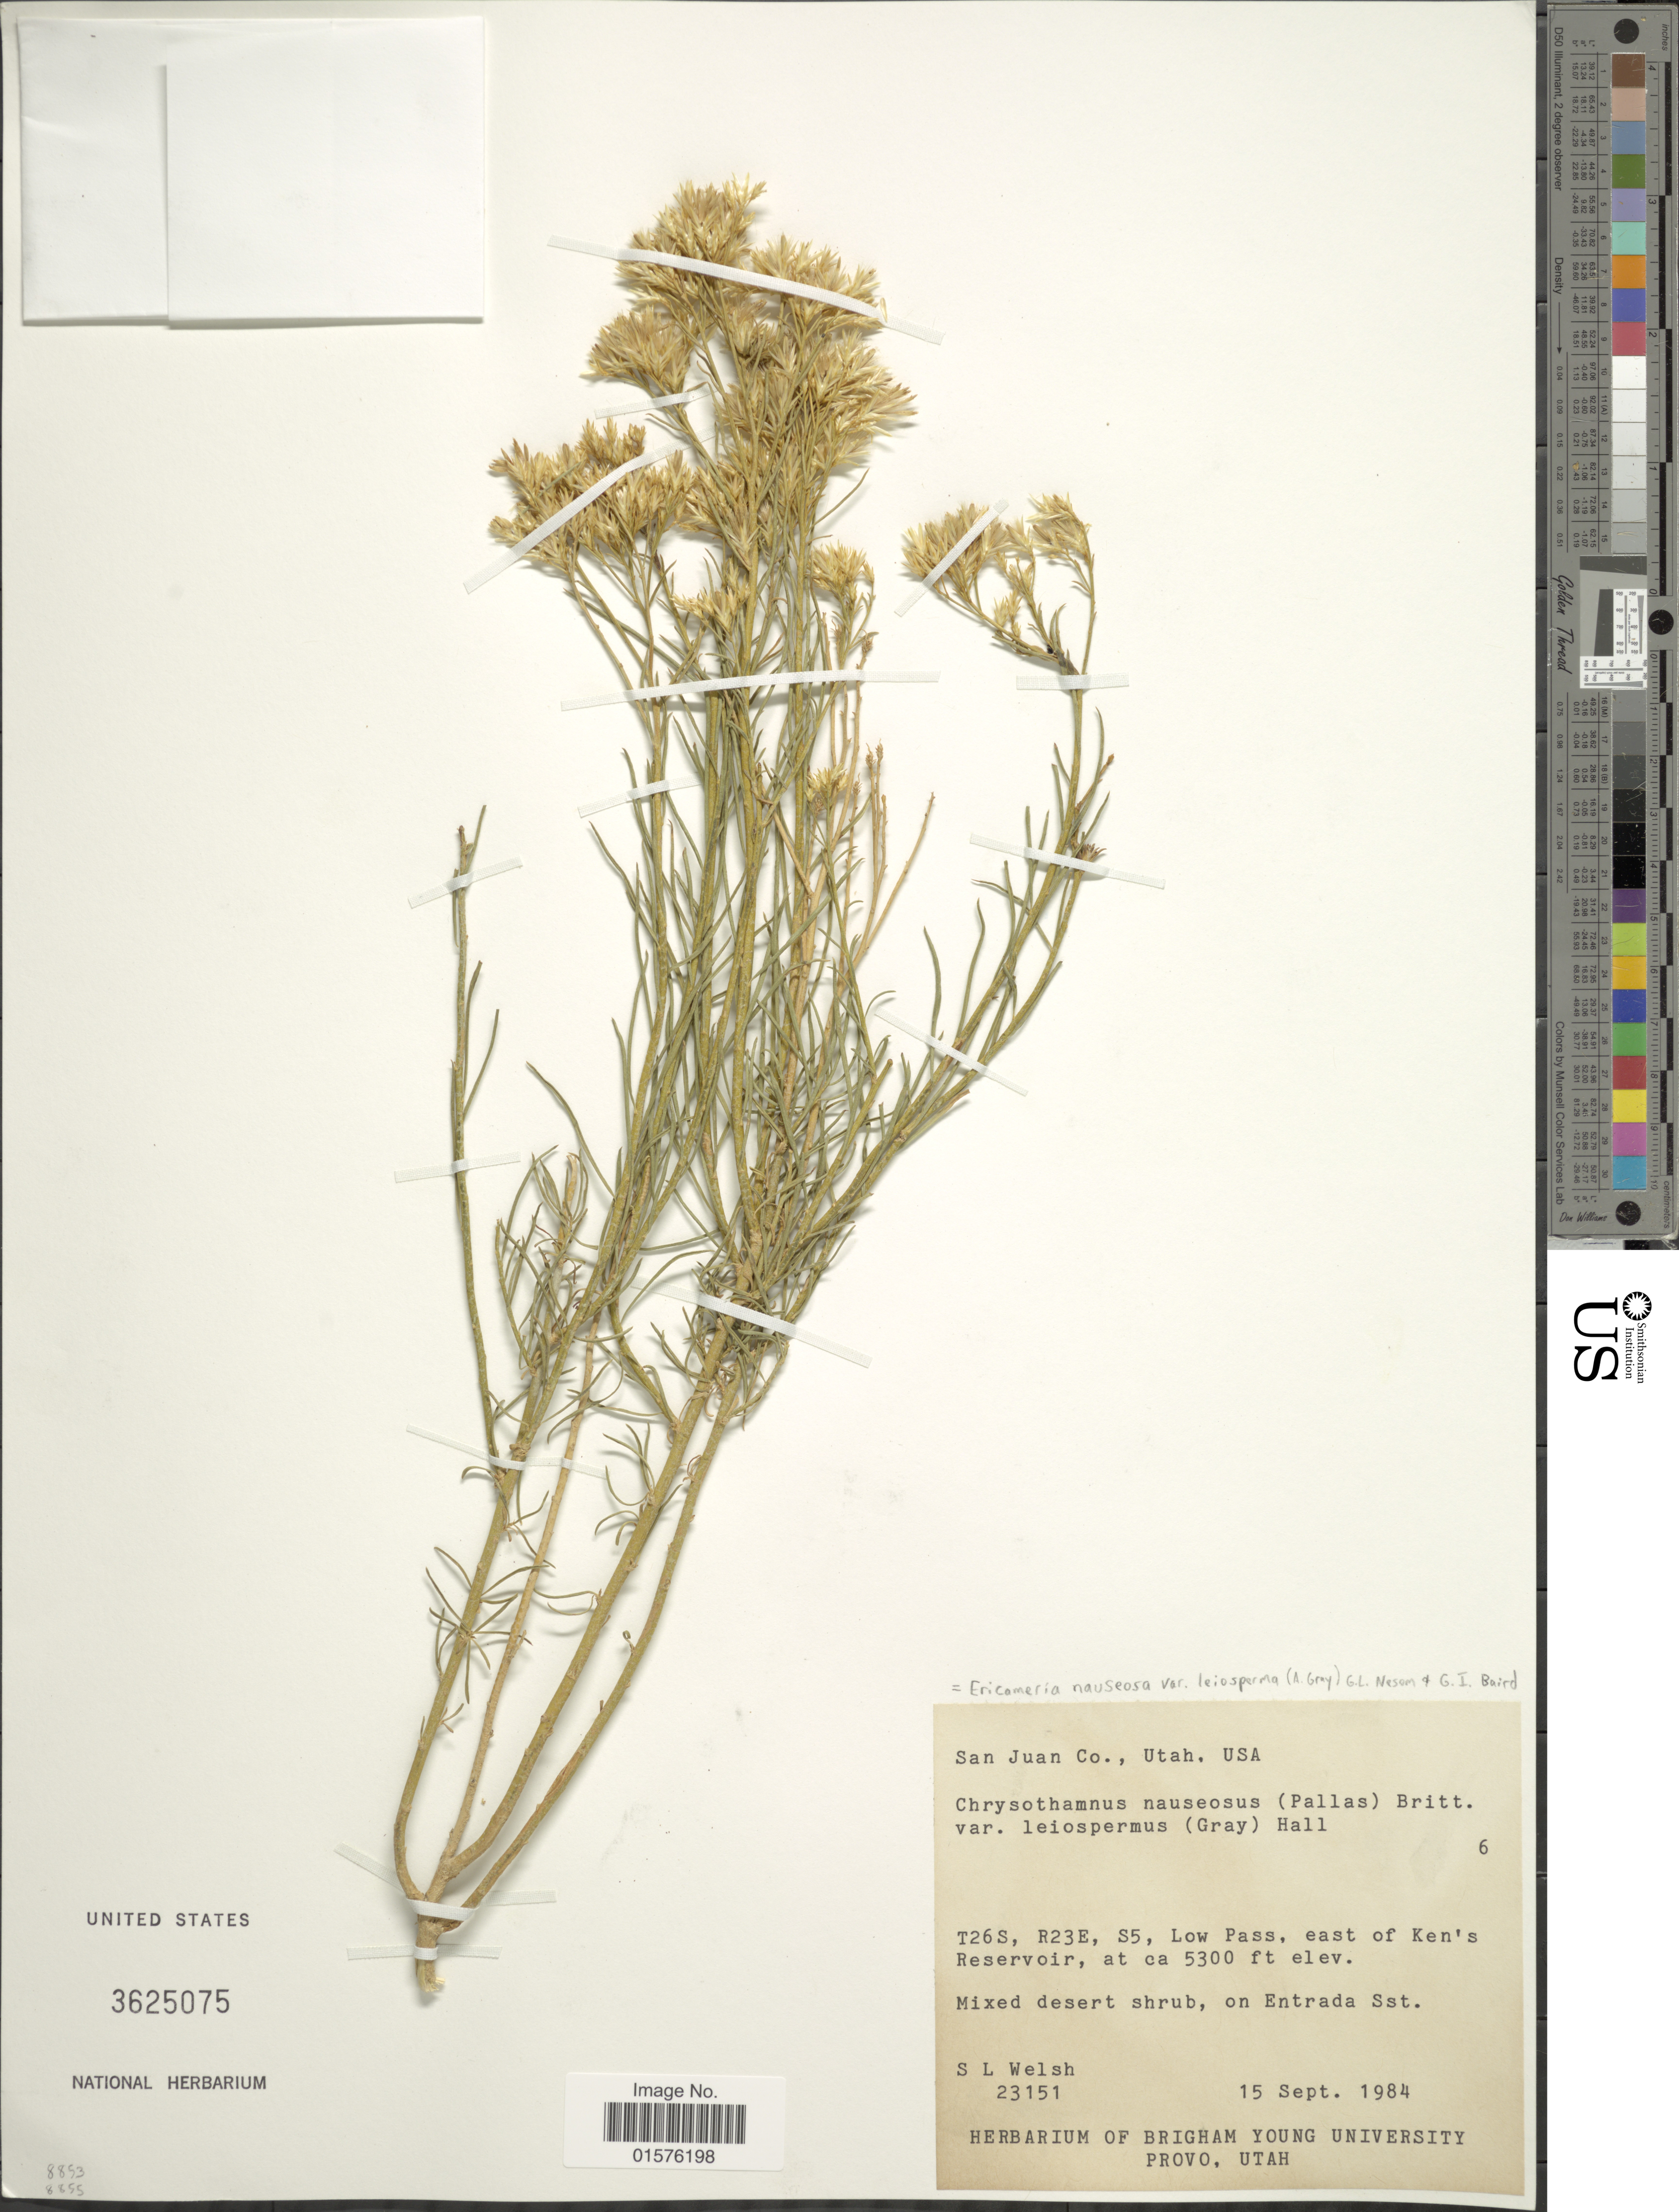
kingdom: Plantae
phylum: Tracheophyta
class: Magnoliopsida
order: Asterales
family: Asteraceae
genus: Ericameria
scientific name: Ericameria nauseosa var. leiosperma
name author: (A. Gray) G.L. Nesom & G.I. Baird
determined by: Urbatsch, Lowell E., Curator (LSU), Louisiana State University (UNITED STATES)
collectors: S. Welsh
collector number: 23151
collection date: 1984-09-15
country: United States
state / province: Utah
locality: San Juan Co., T26S, R23E, S5, Low Pass, east of Ken's Reservoir.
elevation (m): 1615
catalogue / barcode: US 3625075